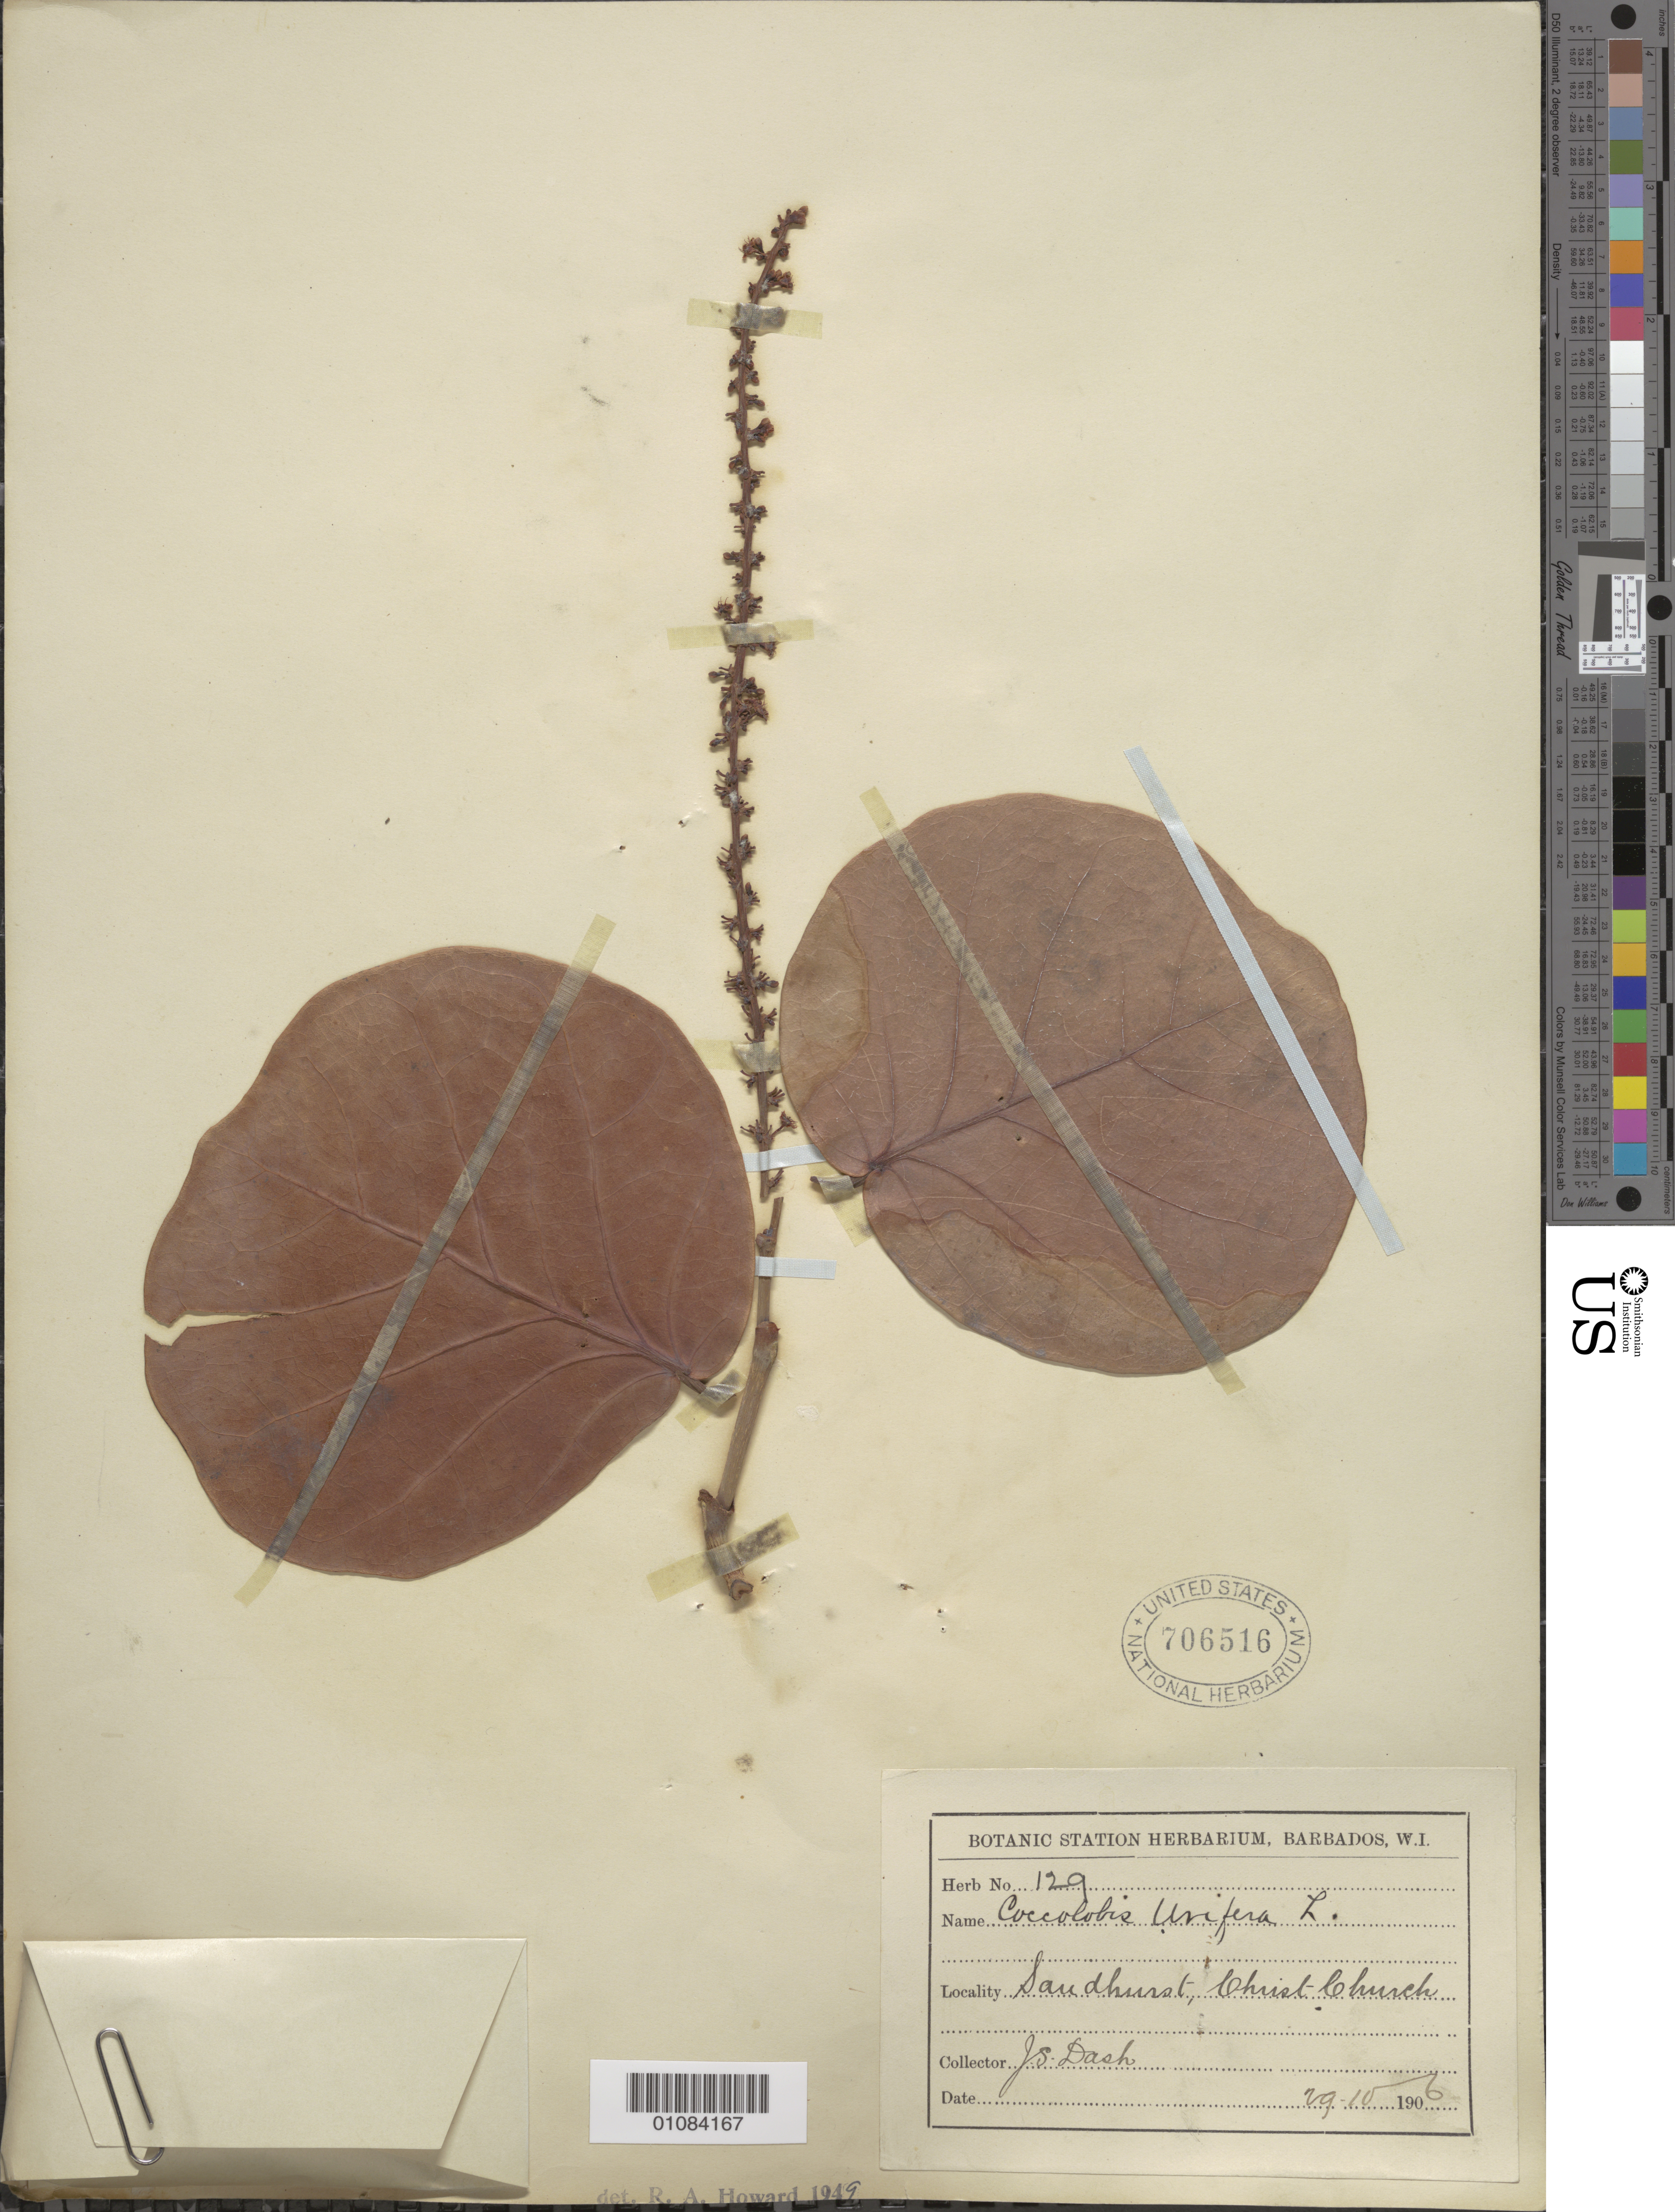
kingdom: Plantae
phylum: Tracheophyta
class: Magnoliopsida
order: Caryophyllales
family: Polygonaceae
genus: Coccoloba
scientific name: Coccoloba uvifera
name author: L.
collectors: J. Dash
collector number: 129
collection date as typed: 29 Oct 1906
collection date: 1906-10-29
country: Barbados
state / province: Christ Church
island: Barbados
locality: Sandhurst, Christ Church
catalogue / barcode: US 706516